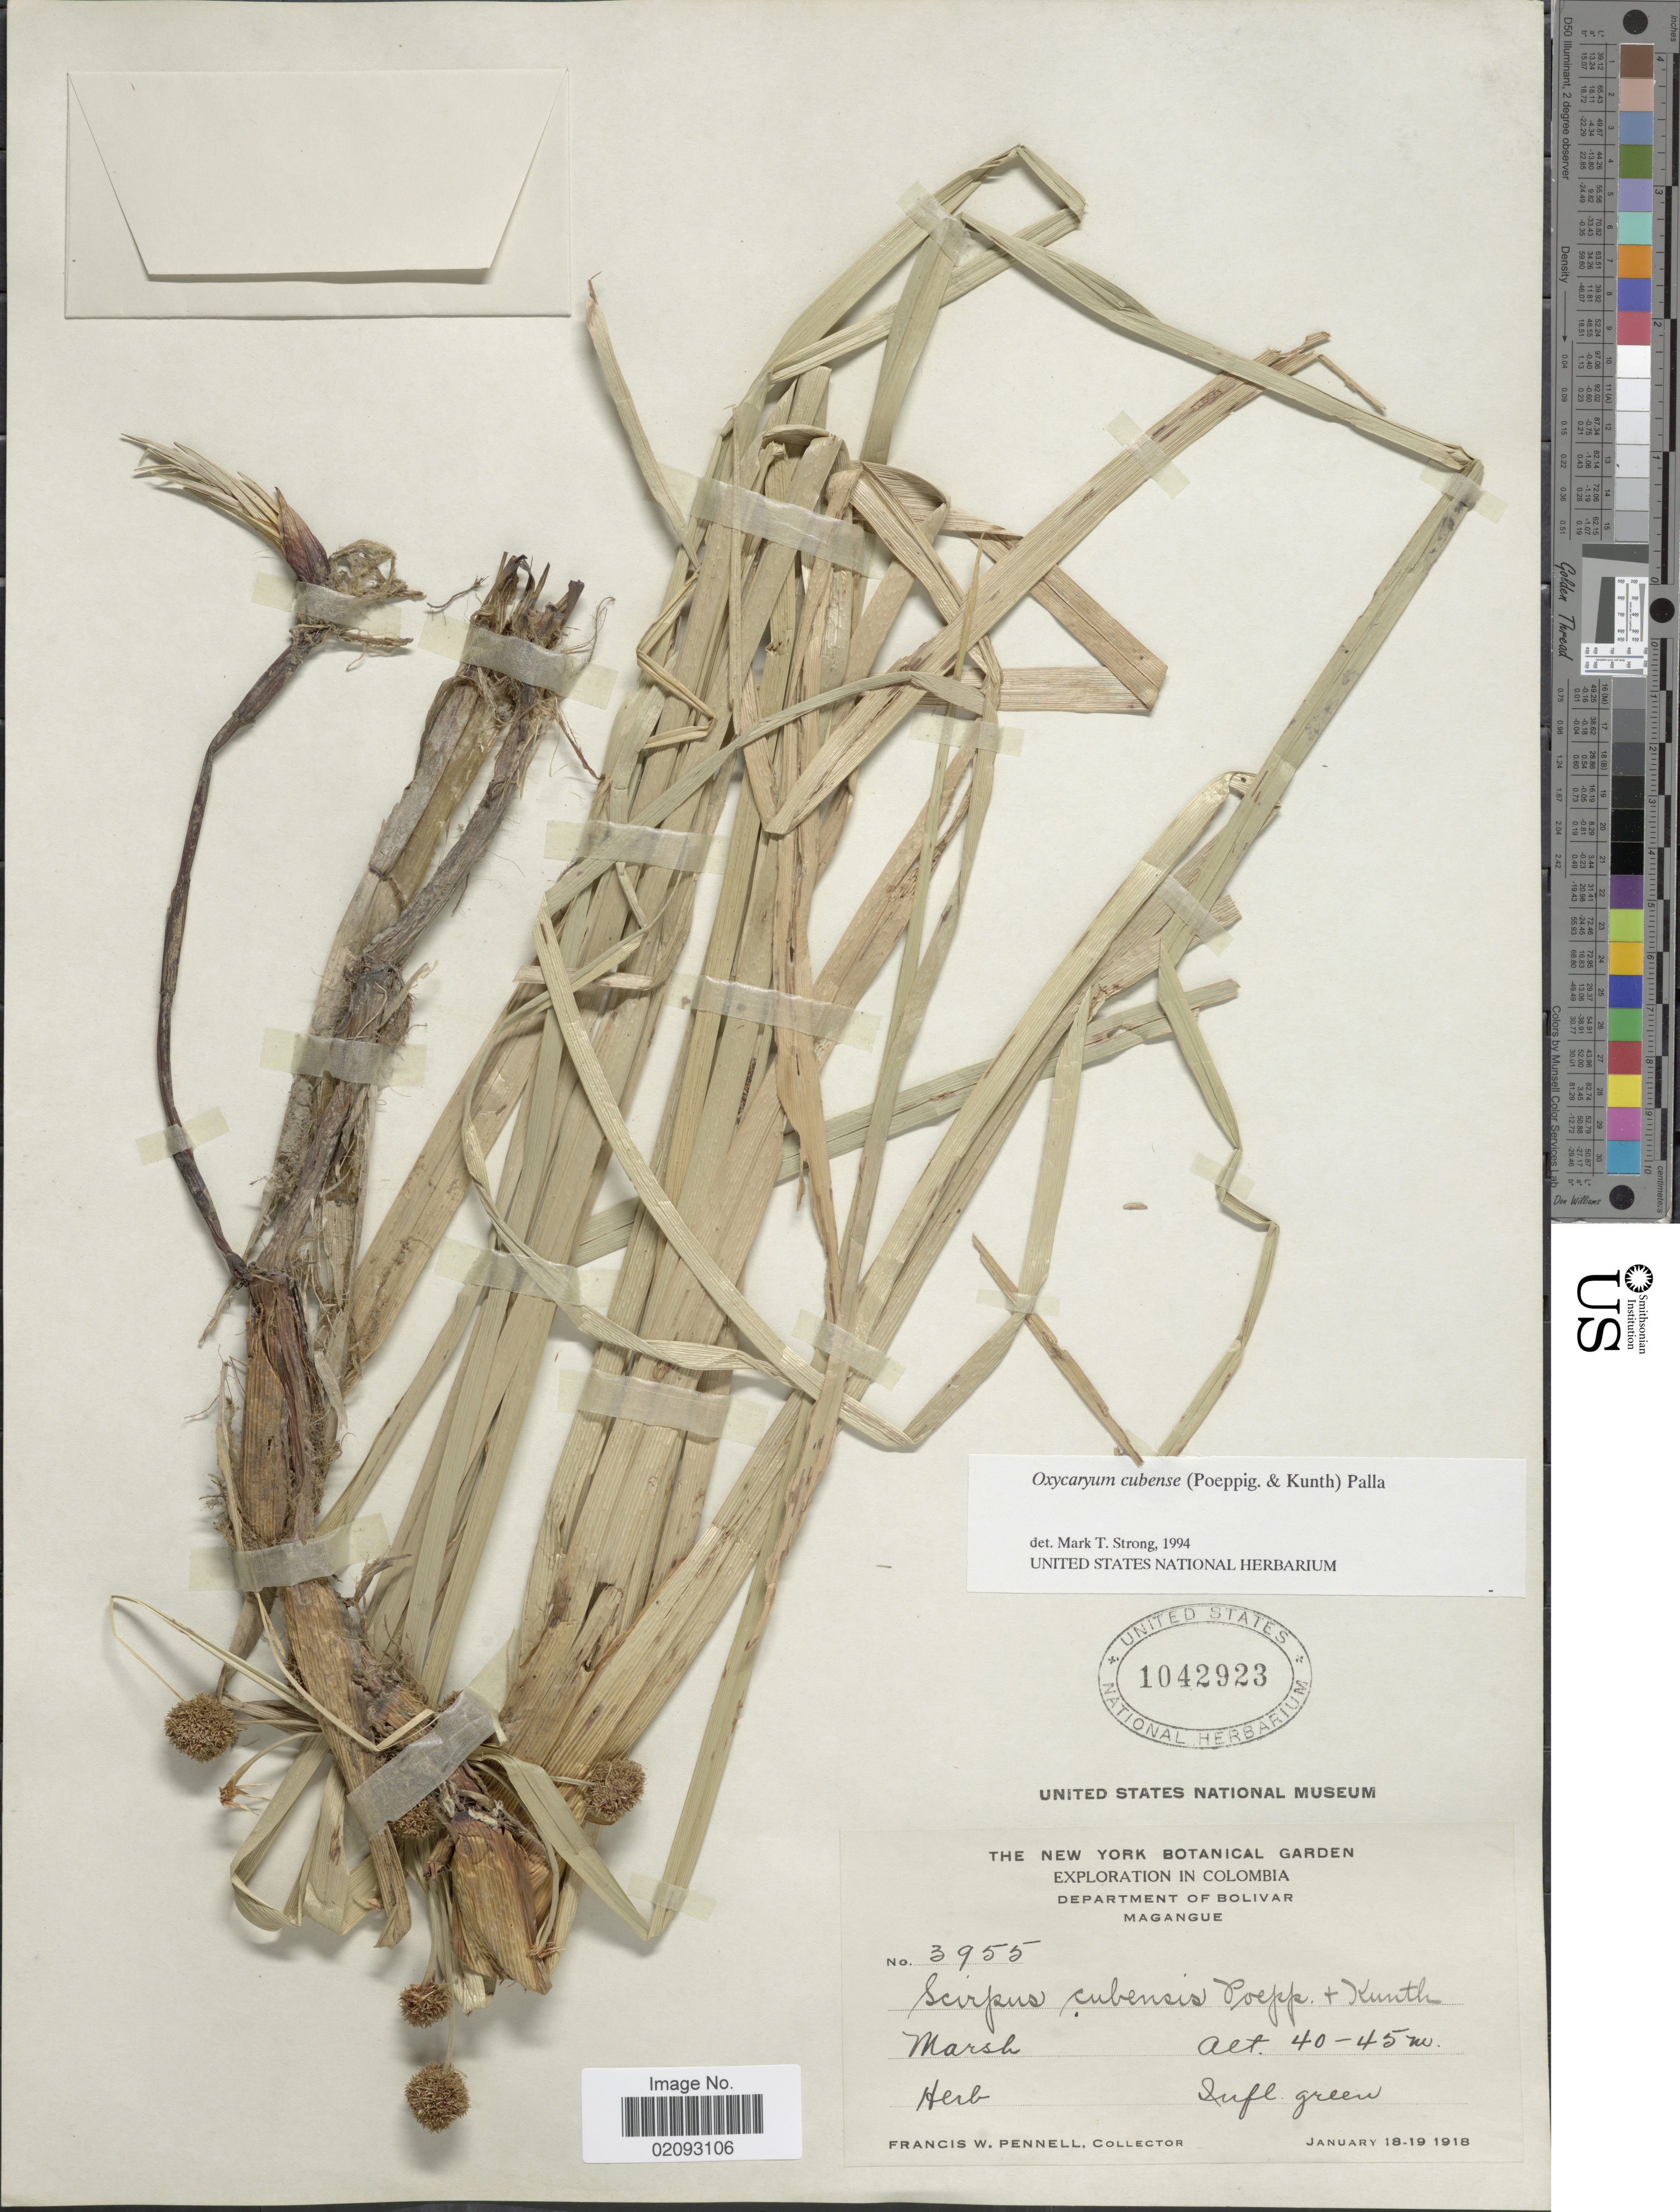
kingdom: Plantae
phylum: Tracheophyta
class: Liliopsida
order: Poales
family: Cyperaceae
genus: Cyperus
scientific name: Cyperus blepharoleptos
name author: Steud.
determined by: Strong, M. T., (US), Smithsonian Institution - National Museum of Natural History (UNITED STATES)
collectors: F. W. Pennell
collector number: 3955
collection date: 1918-01-18/1918-01-19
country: Colombia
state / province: Bolívar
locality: Department of Bolivar, Magangue, Marsh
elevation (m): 40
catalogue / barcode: US 1042923